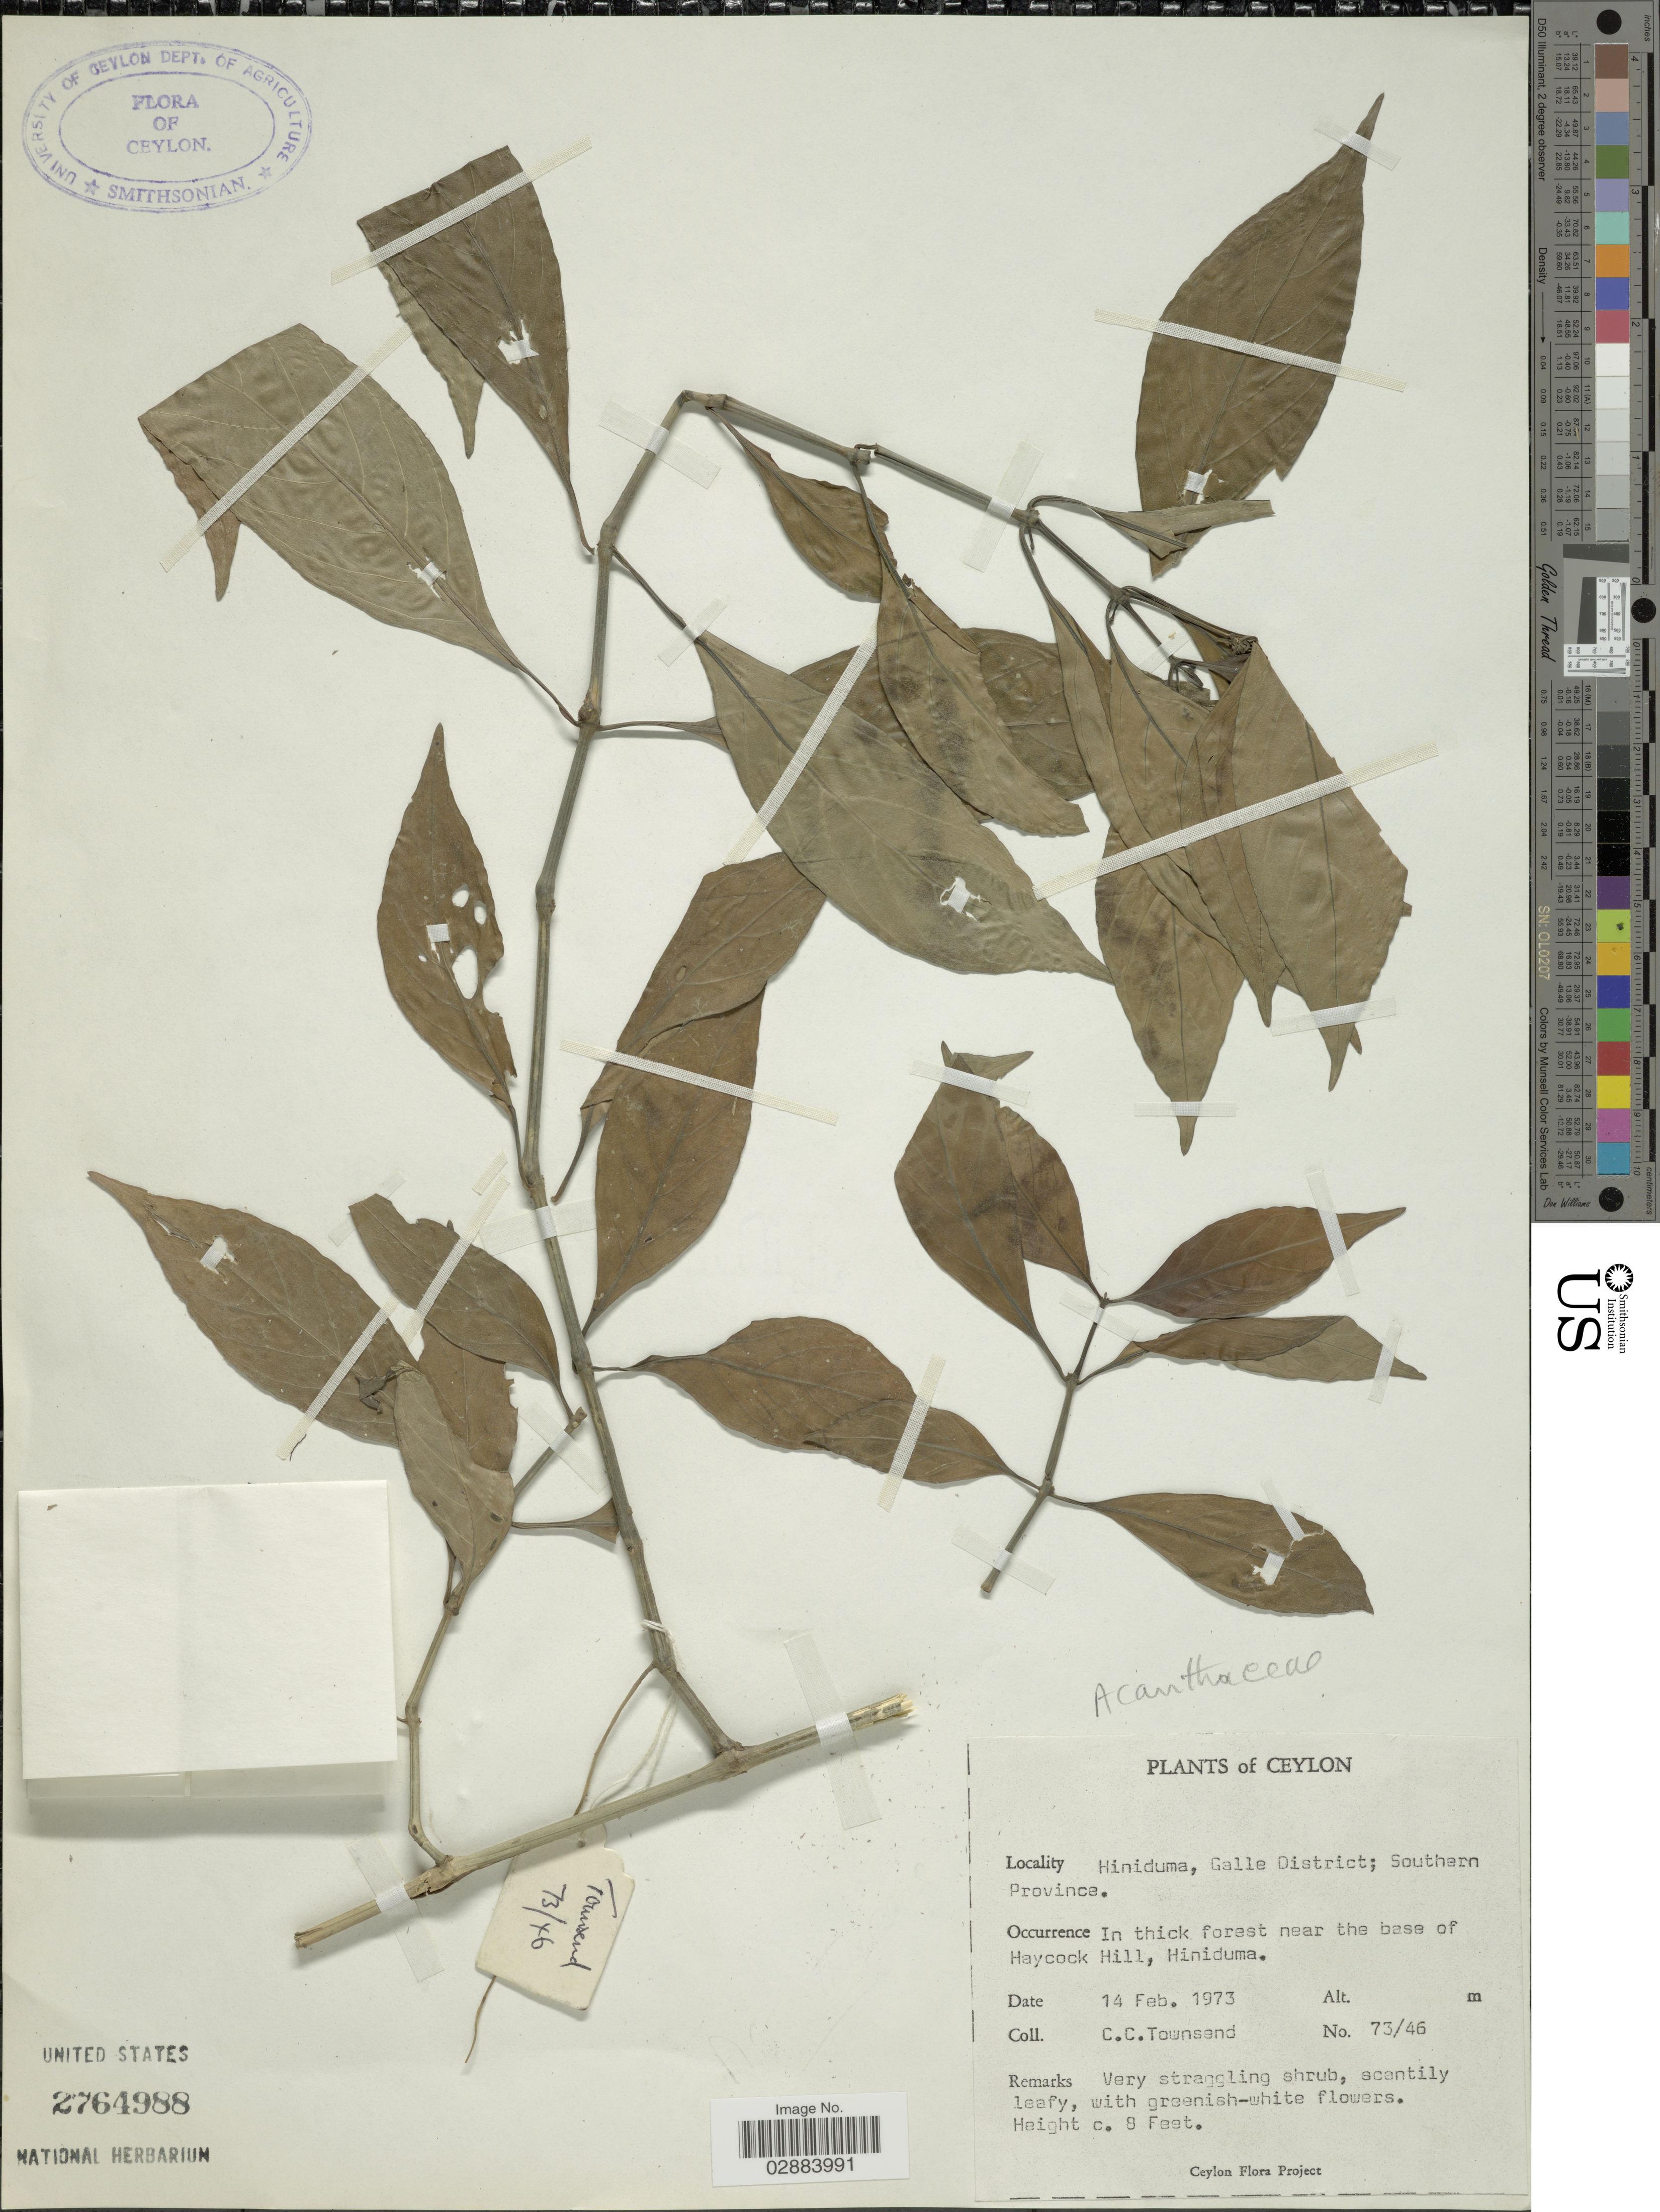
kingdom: Plantae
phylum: Tracheophyta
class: Magnoliopsida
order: Lamiales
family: Acanthaceae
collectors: C. C. Townsend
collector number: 73/46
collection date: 1973-02-14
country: Sri Lanka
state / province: Southern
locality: Ceylon. Hiniduma, Galle District; Southern Province. In thick forest near the base of Haycock Hill, Hiniduma.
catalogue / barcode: US 2764988